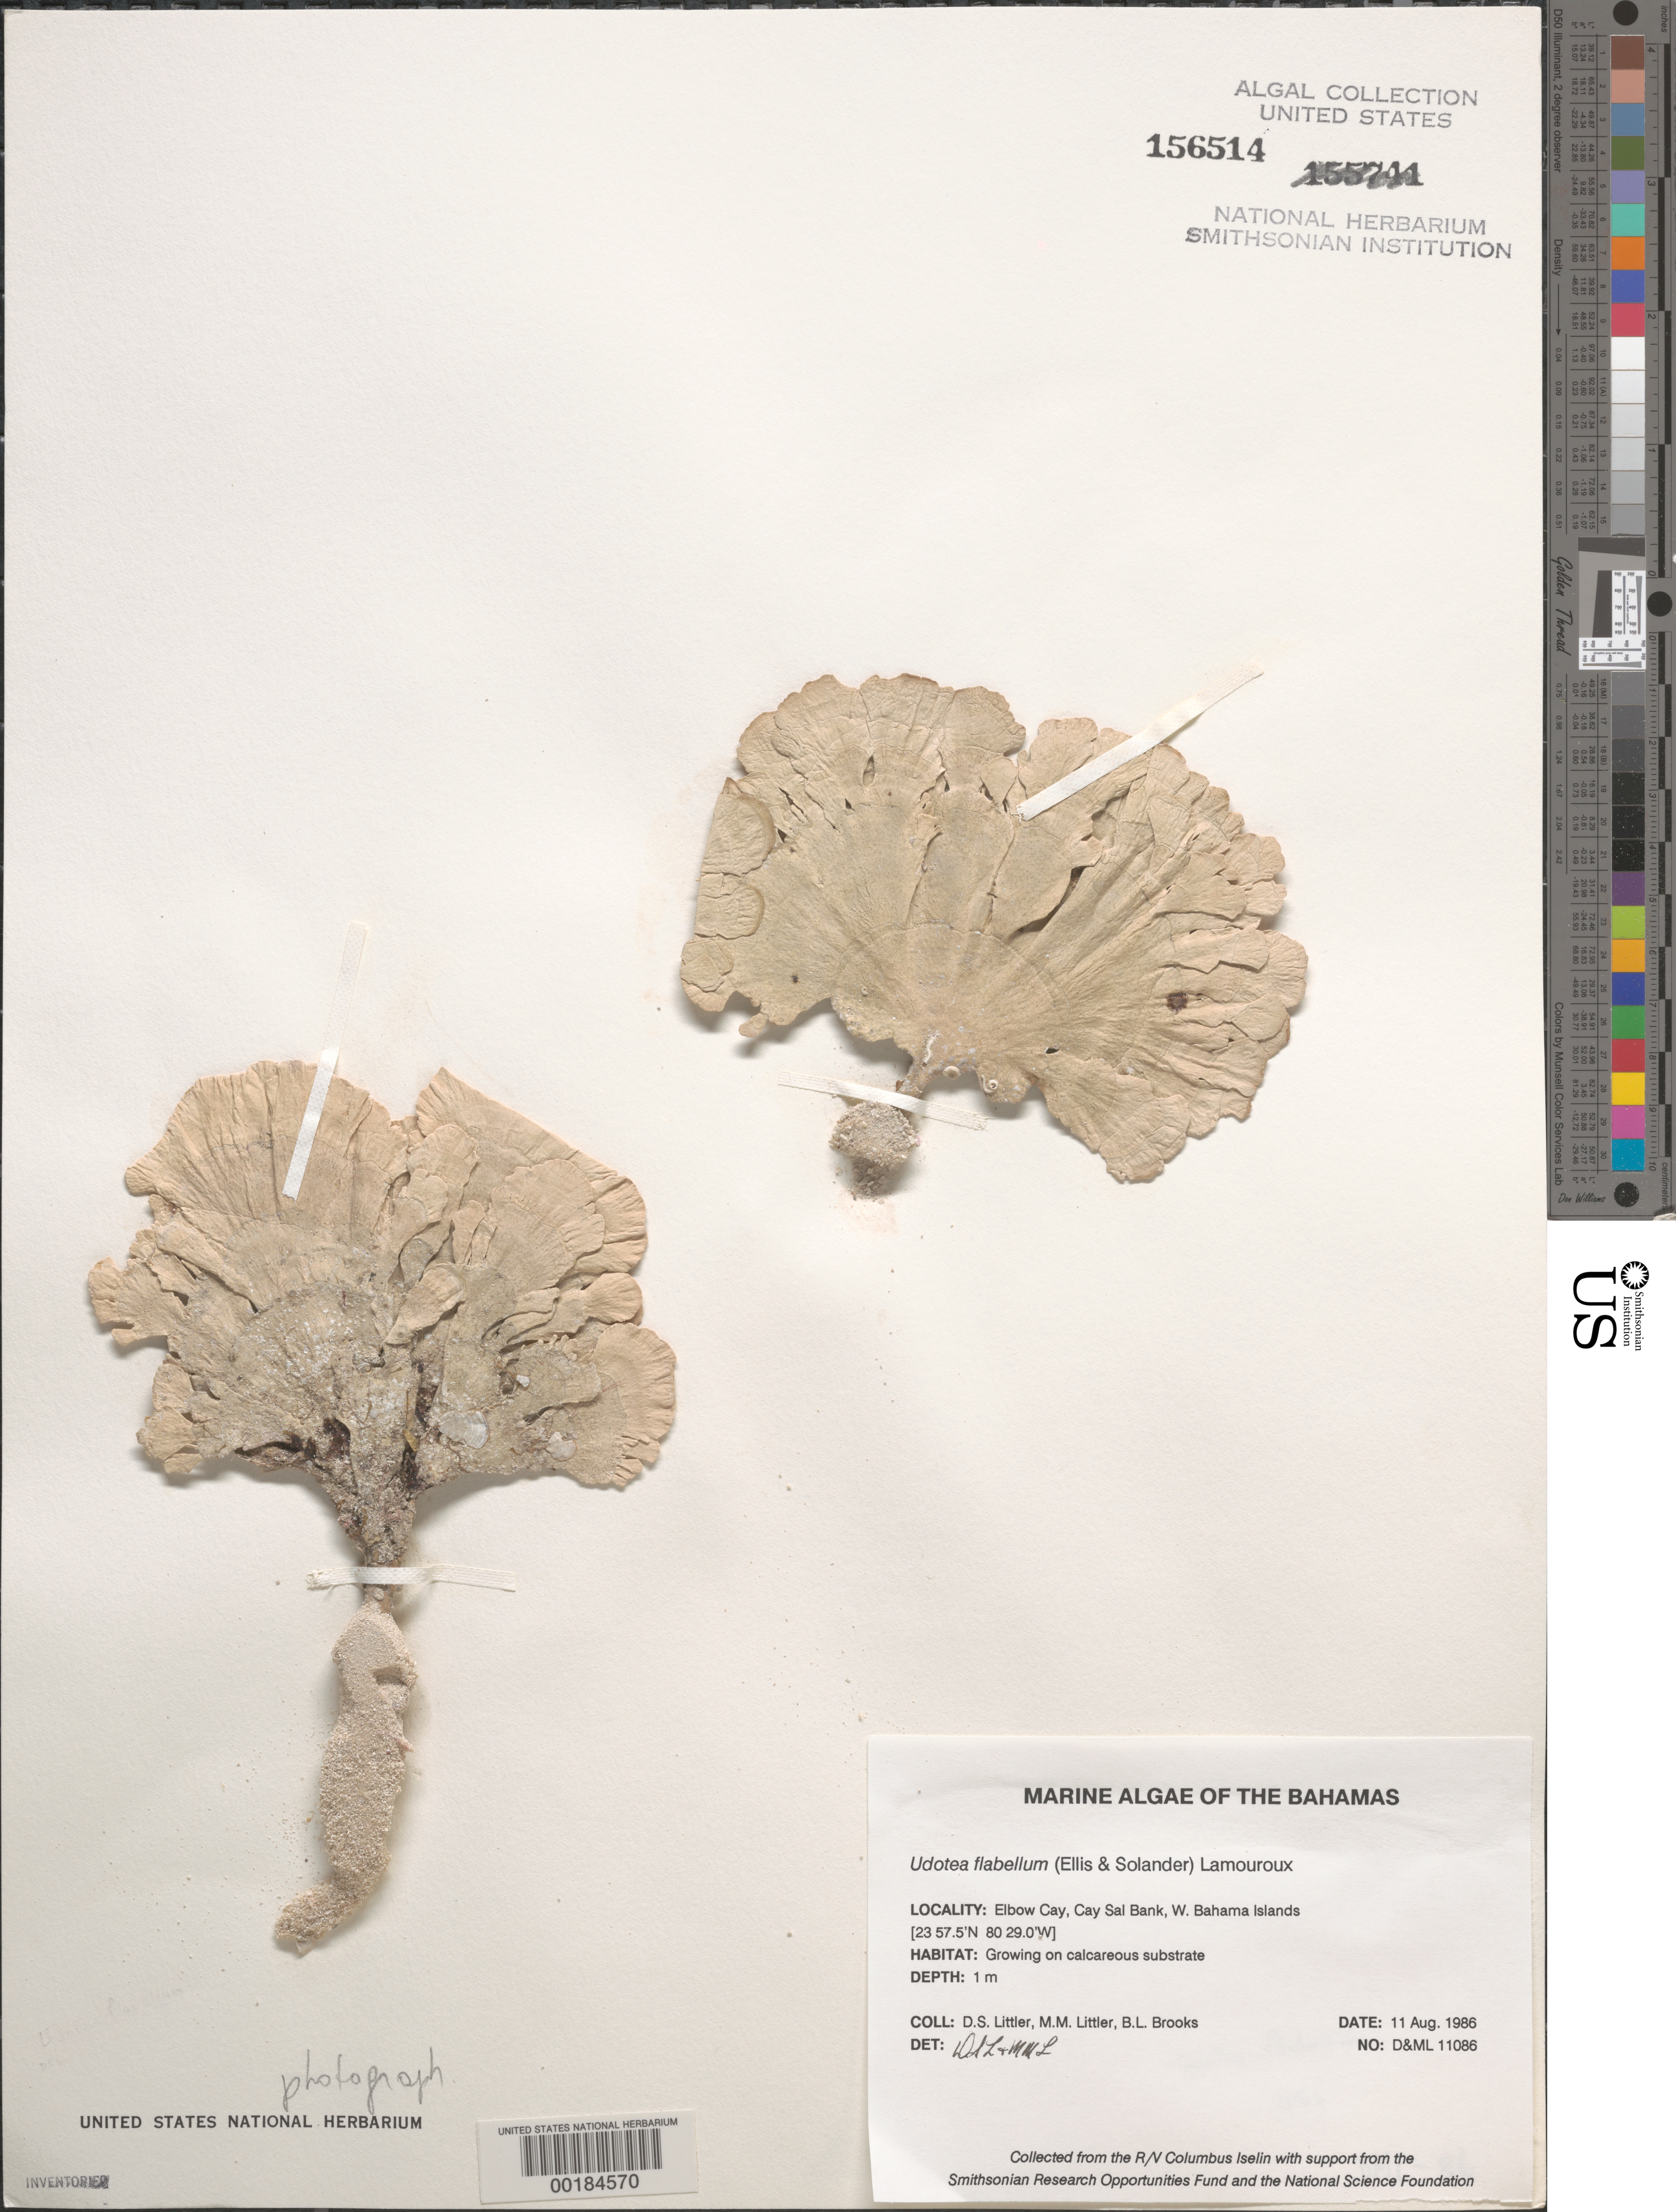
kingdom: Plantae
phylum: Chlorophyta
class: Ulvophyceae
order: Bryopsidales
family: Udoteaceae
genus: Udotea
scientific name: Udotea flabellum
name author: (J. Ellis & Sol.) M. Howe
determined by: Littler, D. S.; Littler, M. M.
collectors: D. S. Littler, M. M. Littler & B. Brooks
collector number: D&ML 11086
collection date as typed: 11 Aug 1986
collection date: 1986-08-11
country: Bahamas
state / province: Bimini Banks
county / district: Bimini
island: Elbow Cay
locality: Cay Sal Banks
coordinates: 23 57.5'N, 80 29.0'W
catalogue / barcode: US 156514